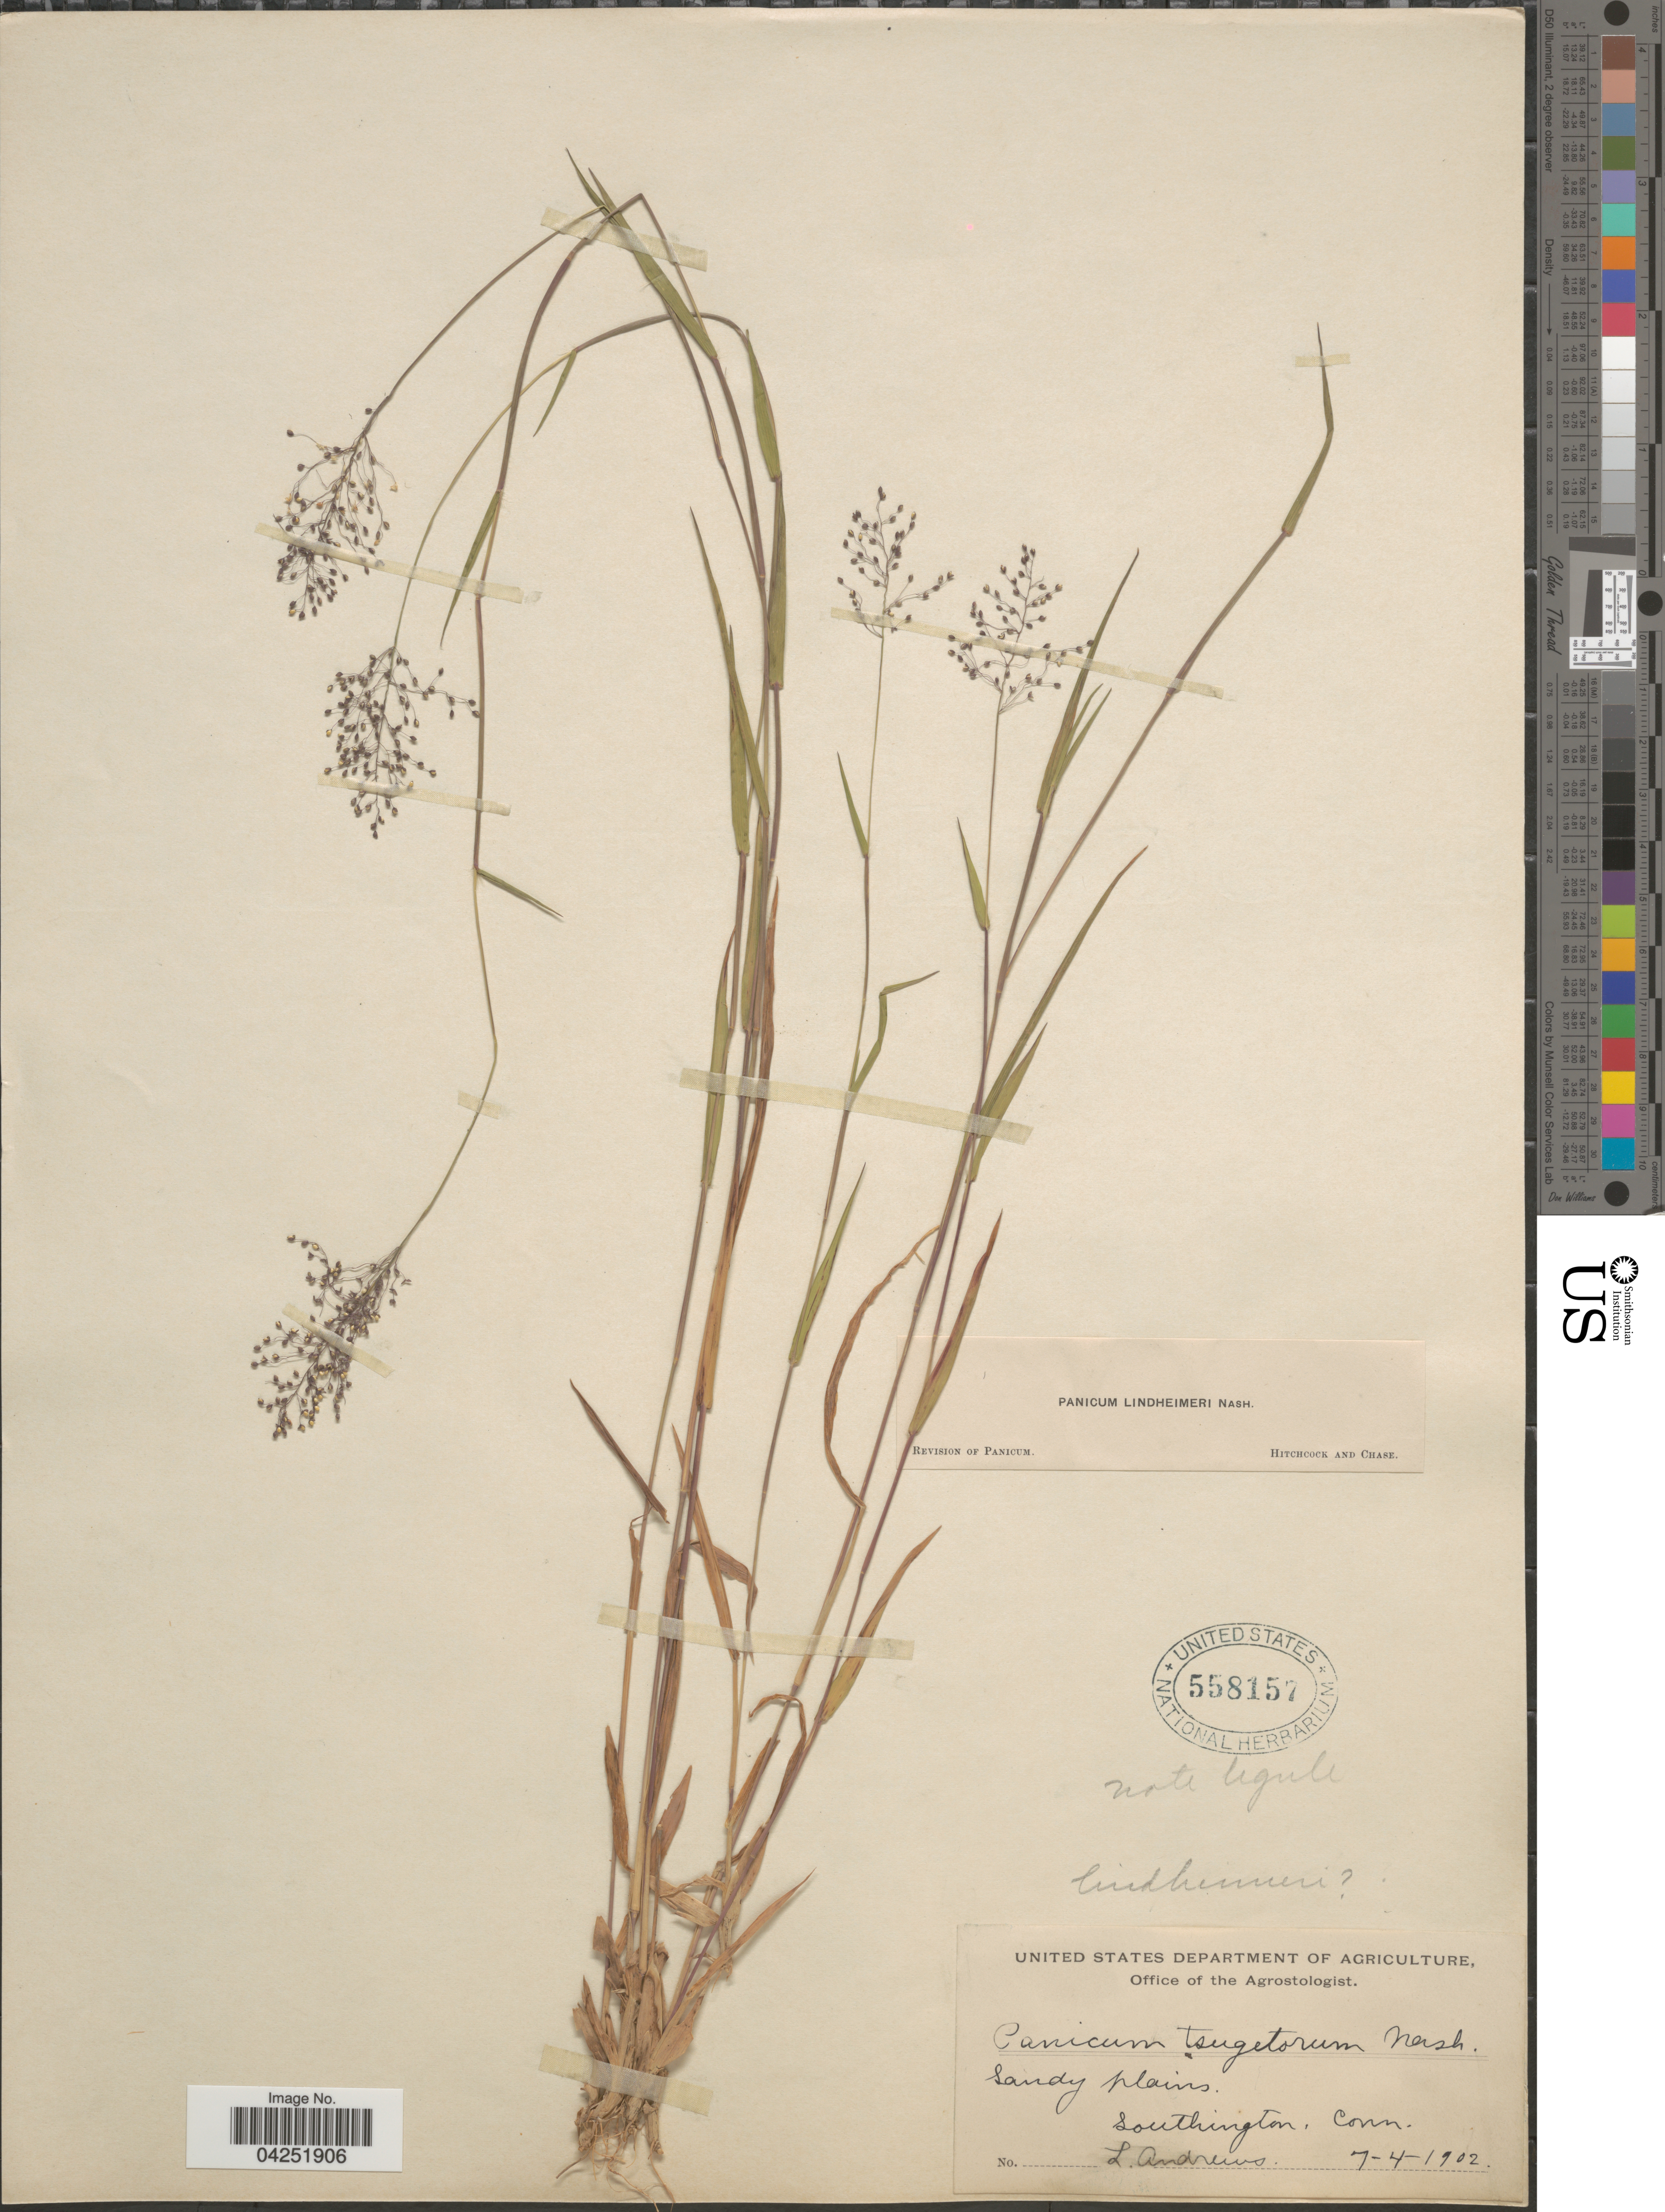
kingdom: Plantae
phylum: Tracheophyta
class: Liliopsida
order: Poales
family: Poaceae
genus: Dichanthelium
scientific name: Dichanthelium acuminatum var. lindheimeri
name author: (Nash) Gould & C.A. Clark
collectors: L. Andrews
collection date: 1902-07-04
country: United States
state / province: Connecticut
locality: Sandy plains. Southington.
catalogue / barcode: US 558157